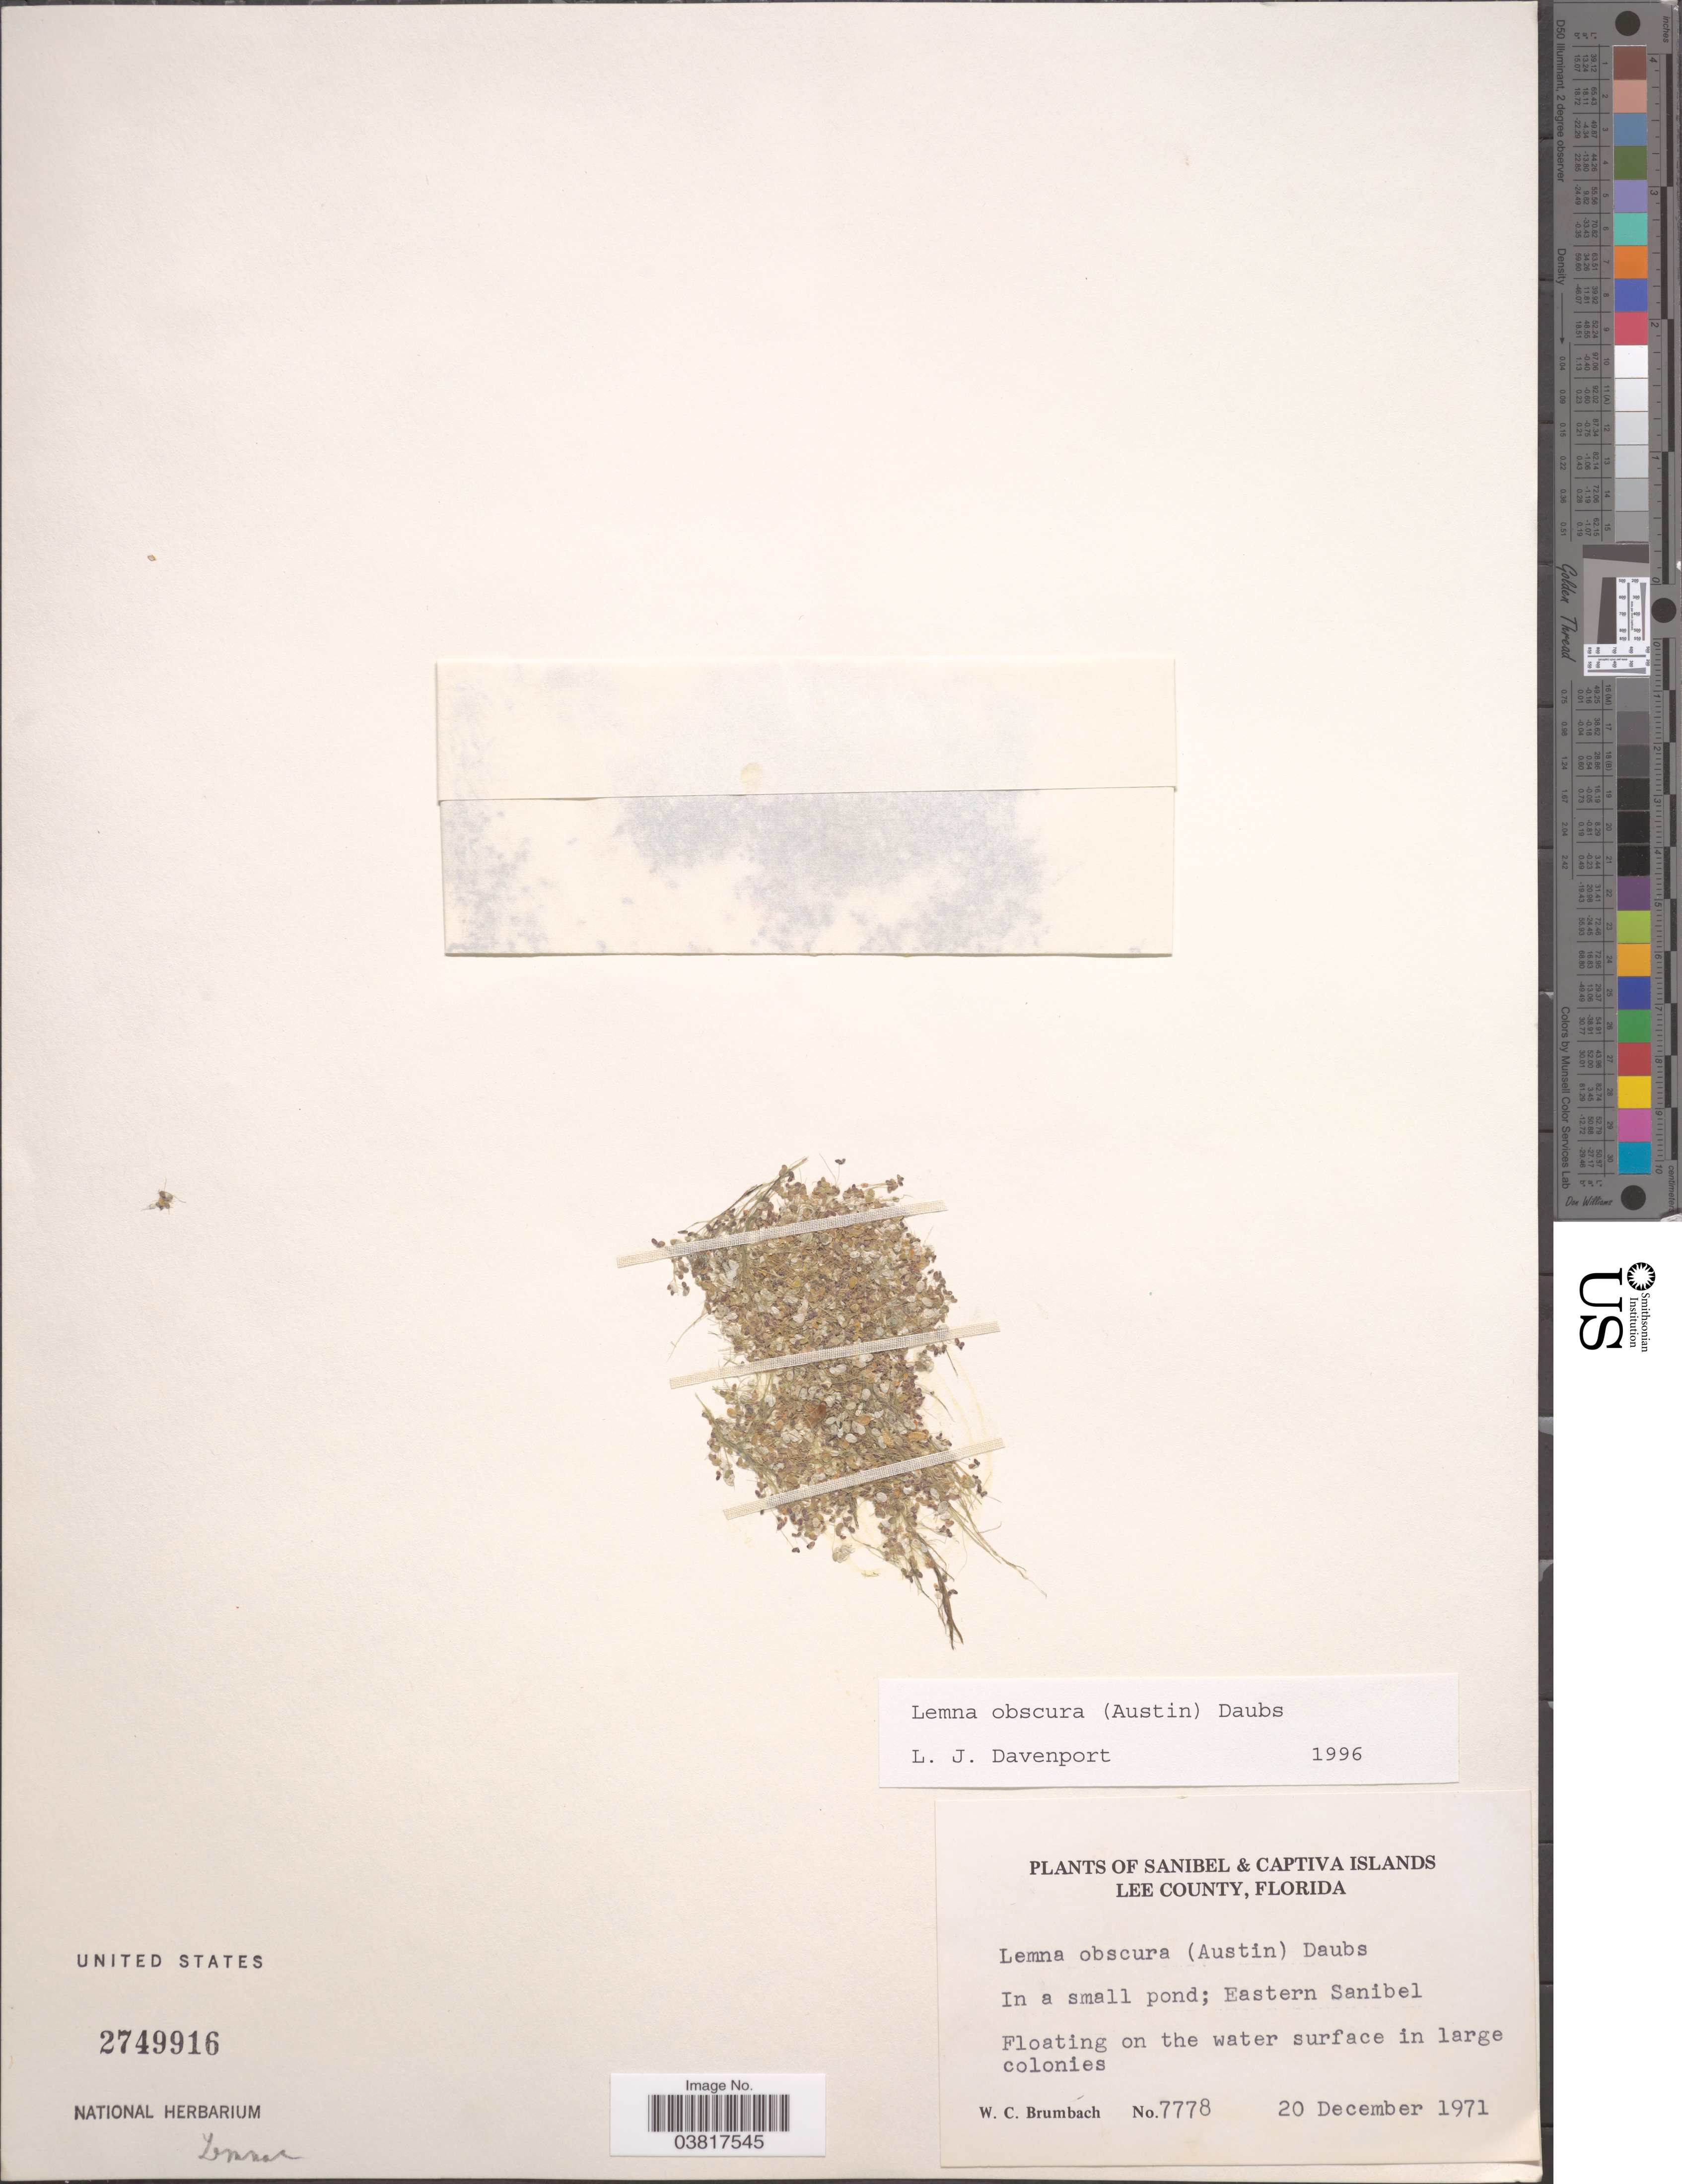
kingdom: Plantae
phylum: Tracheophyta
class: Liliopsida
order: Alismatales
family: Araceae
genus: Lemna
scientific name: Lemna obscura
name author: (Austin) Daubs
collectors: W. C. Brumbach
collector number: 7778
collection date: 1971-12-20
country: United States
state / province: Florida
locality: Sanibel Island. Lee County. Eastern Sanibel.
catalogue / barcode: US 2749916